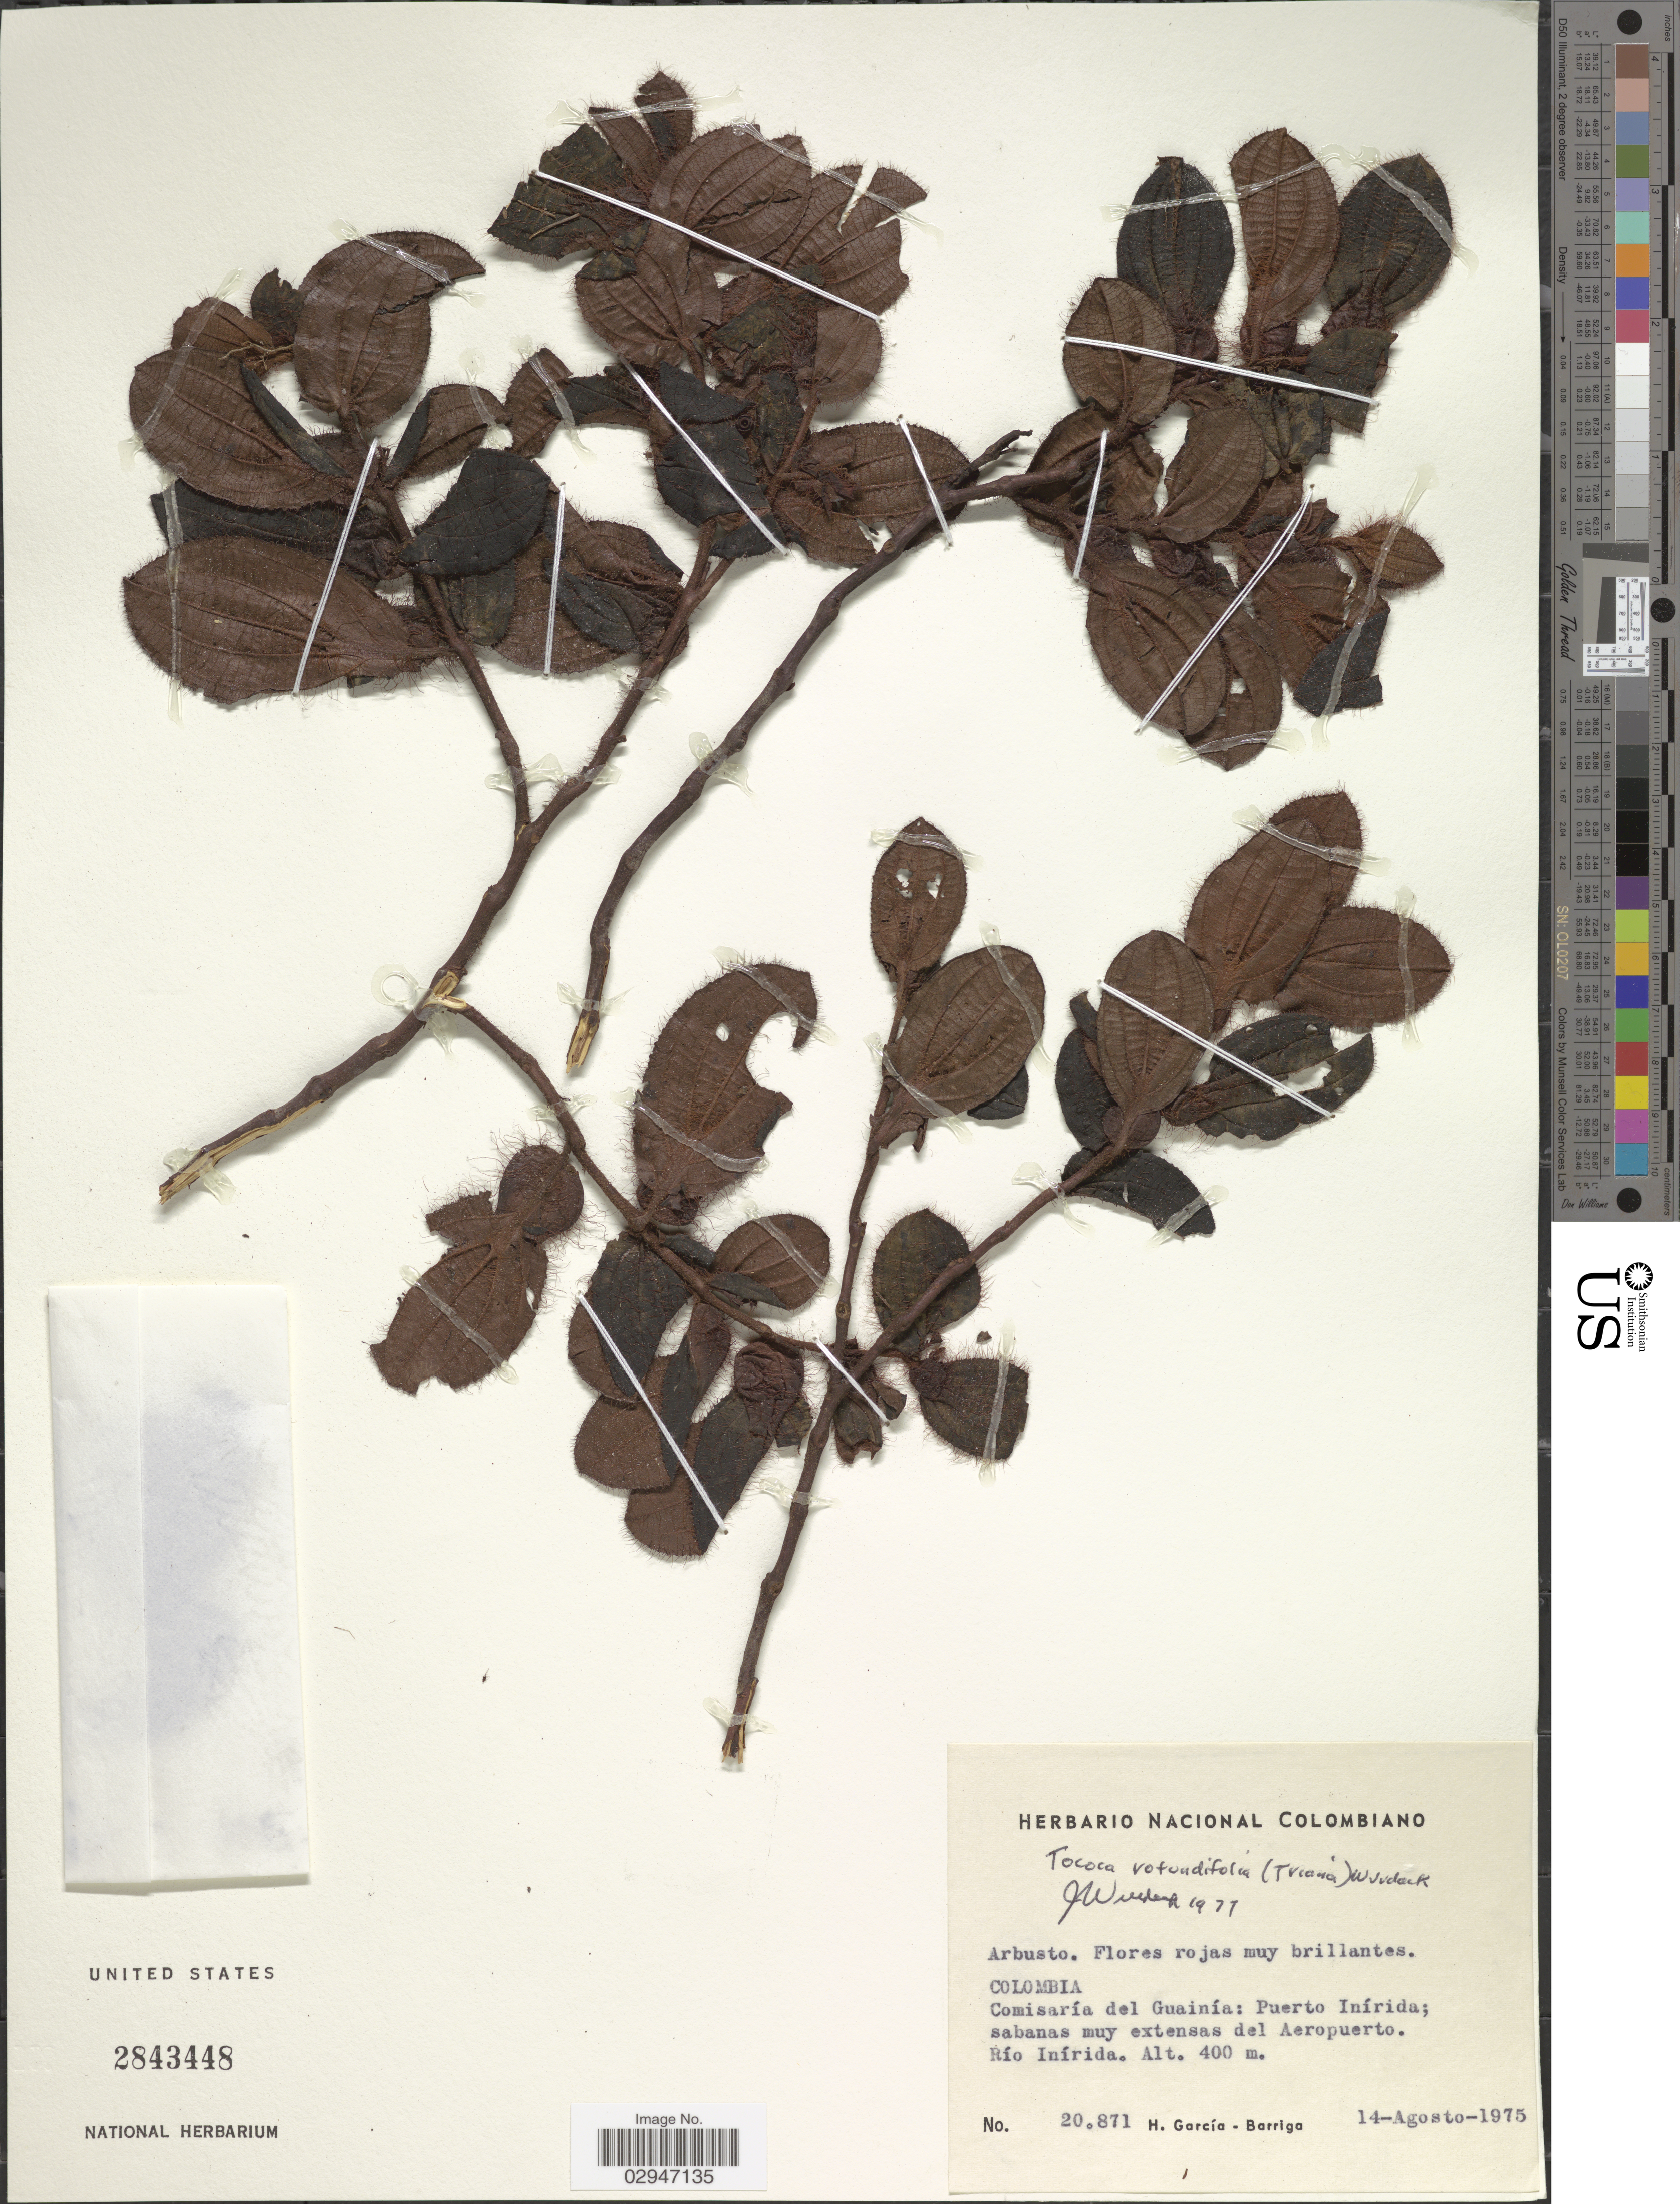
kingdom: Plantae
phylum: Tracheophyta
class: Magnoliopsida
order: Myrtales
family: Melastomataceae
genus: Tococa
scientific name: Tococa rotundifolia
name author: (Triana) Wurdack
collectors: H. García Barriga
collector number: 20871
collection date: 1975-08-14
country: Colombia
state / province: Guainía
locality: Comisaría del Guainía: Puerto Inírida; sabanas muy extensas del Aeropuerto. Río Inírida.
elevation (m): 400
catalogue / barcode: US 2843448